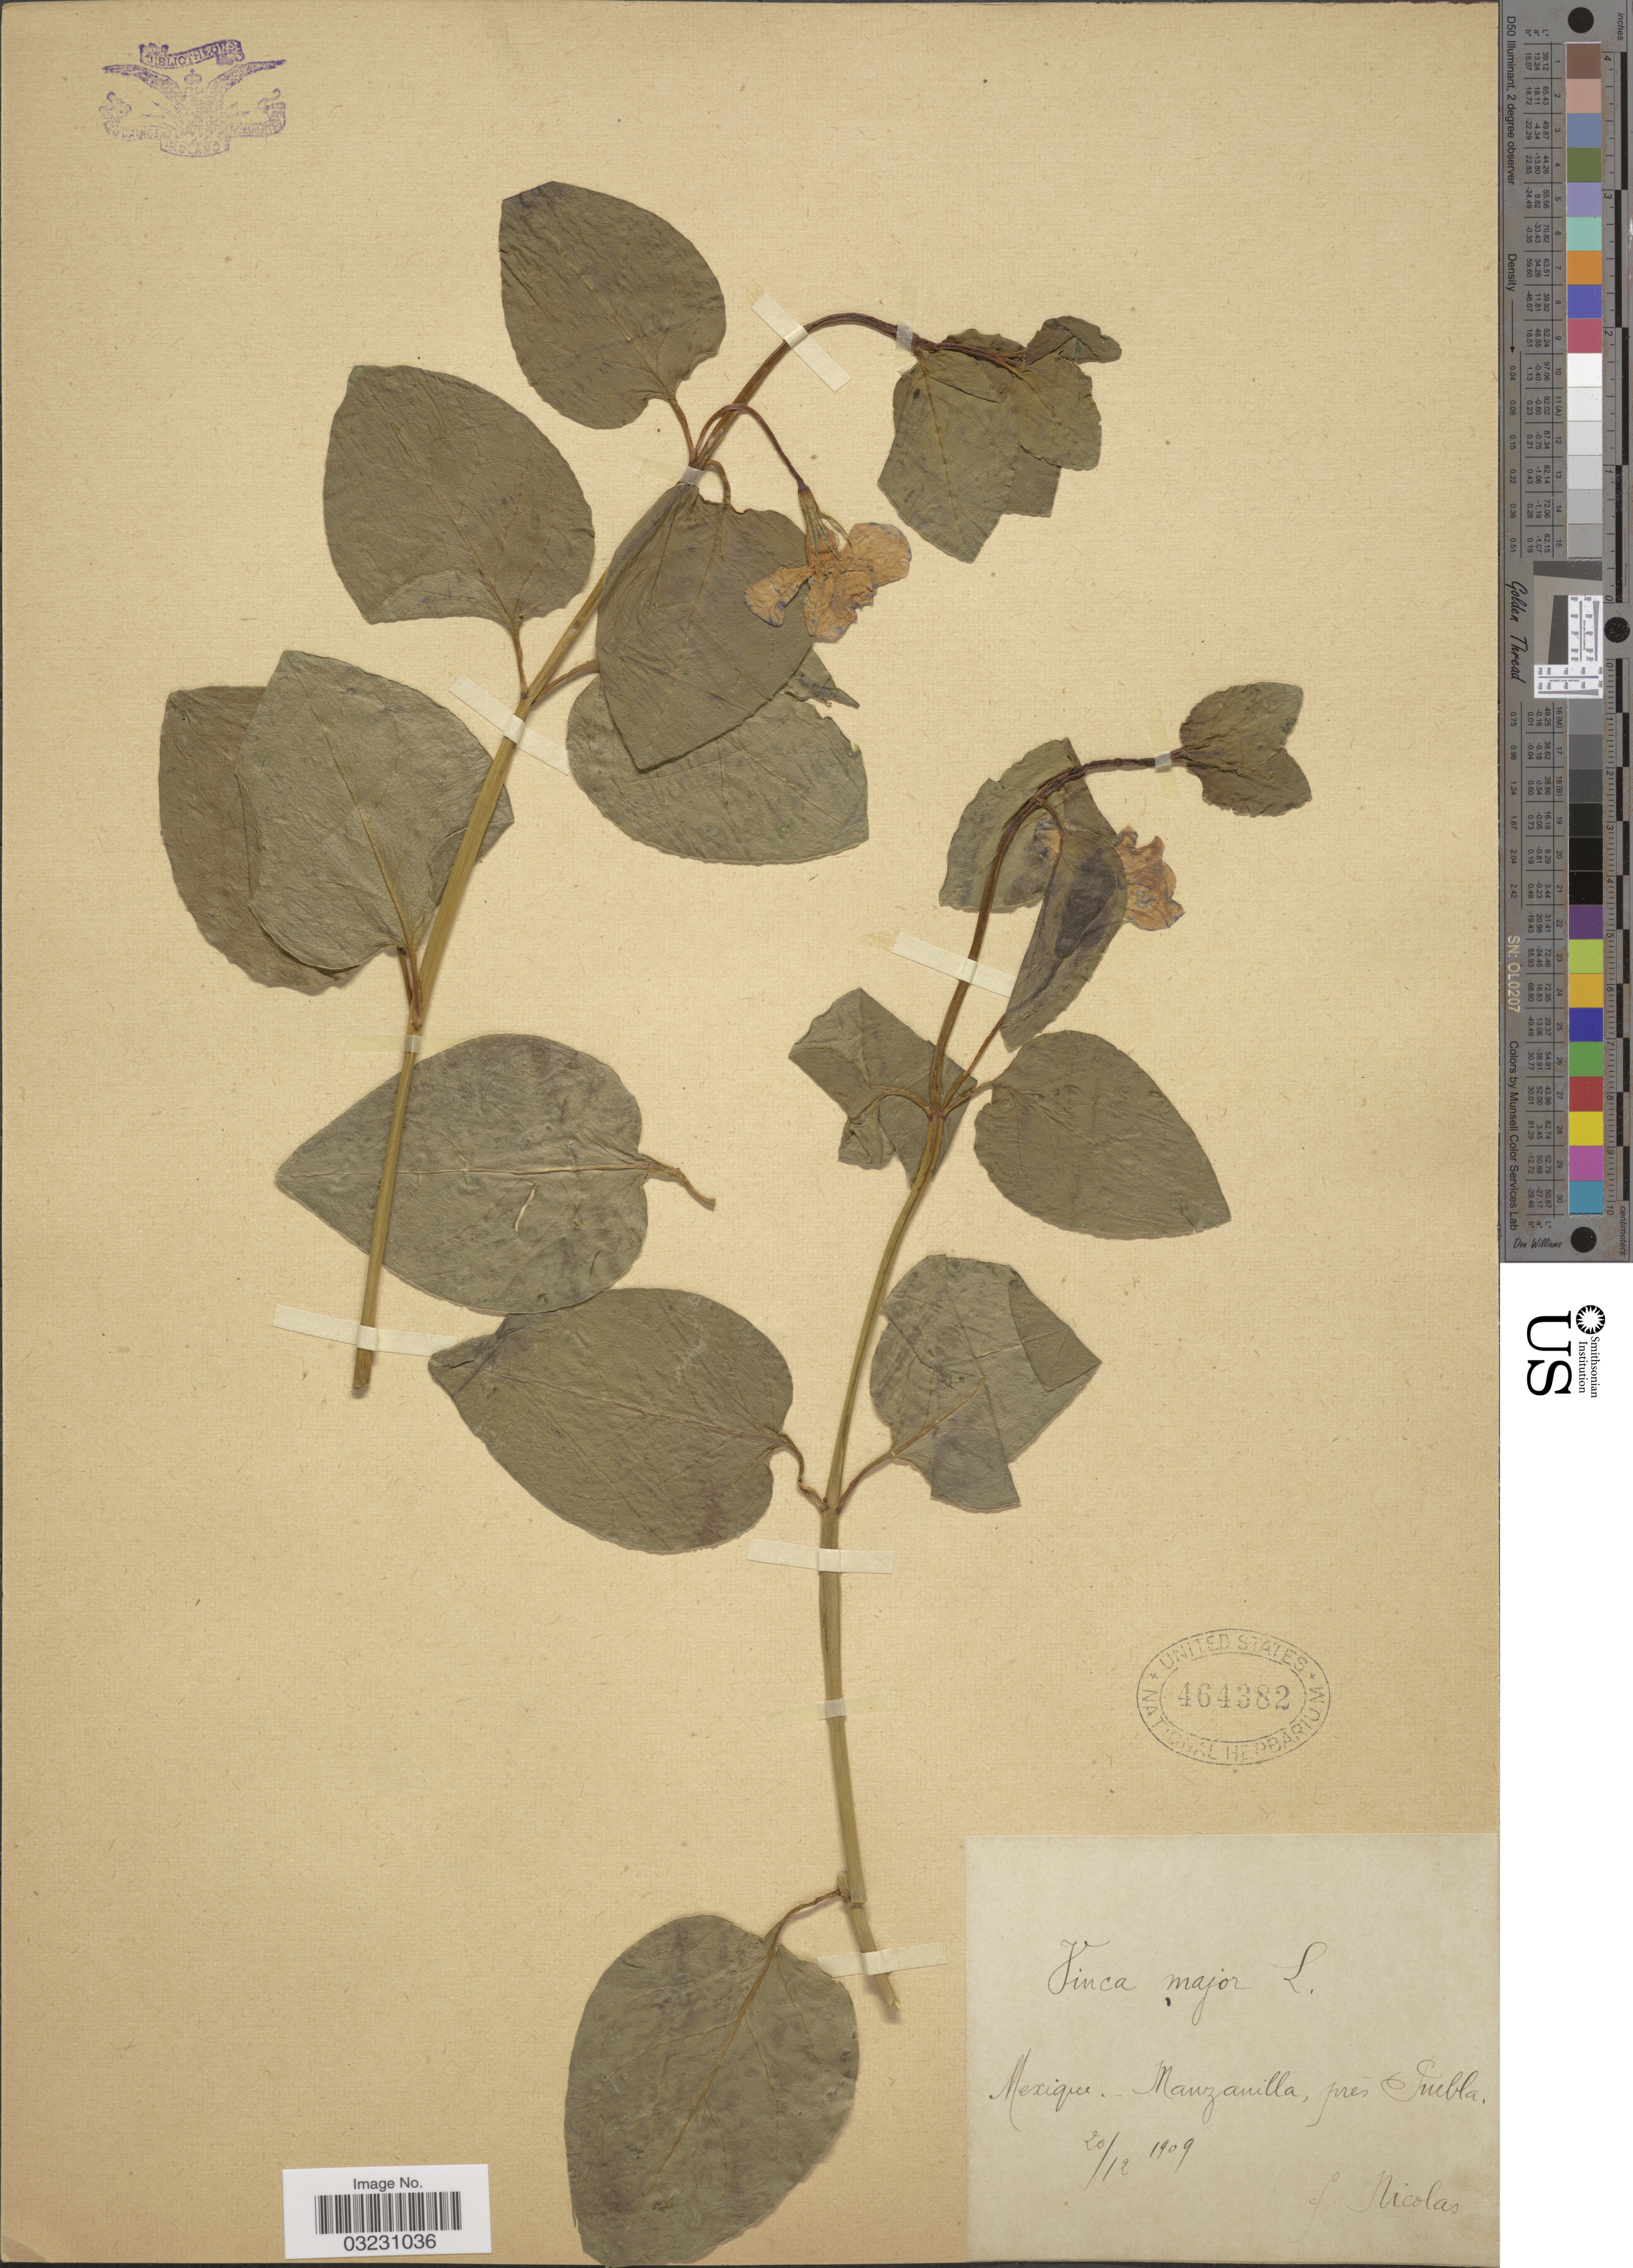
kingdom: Plantae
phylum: Tracheophyta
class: Magnoliopsida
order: Gentianales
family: Apocynaceae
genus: Vinca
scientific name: Vinca major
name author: L.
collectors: F. Nicolas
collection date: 1909-12-20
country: Mexico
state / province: Puebla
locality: Manzanilla, prés Puebla.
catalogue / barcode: US 464382